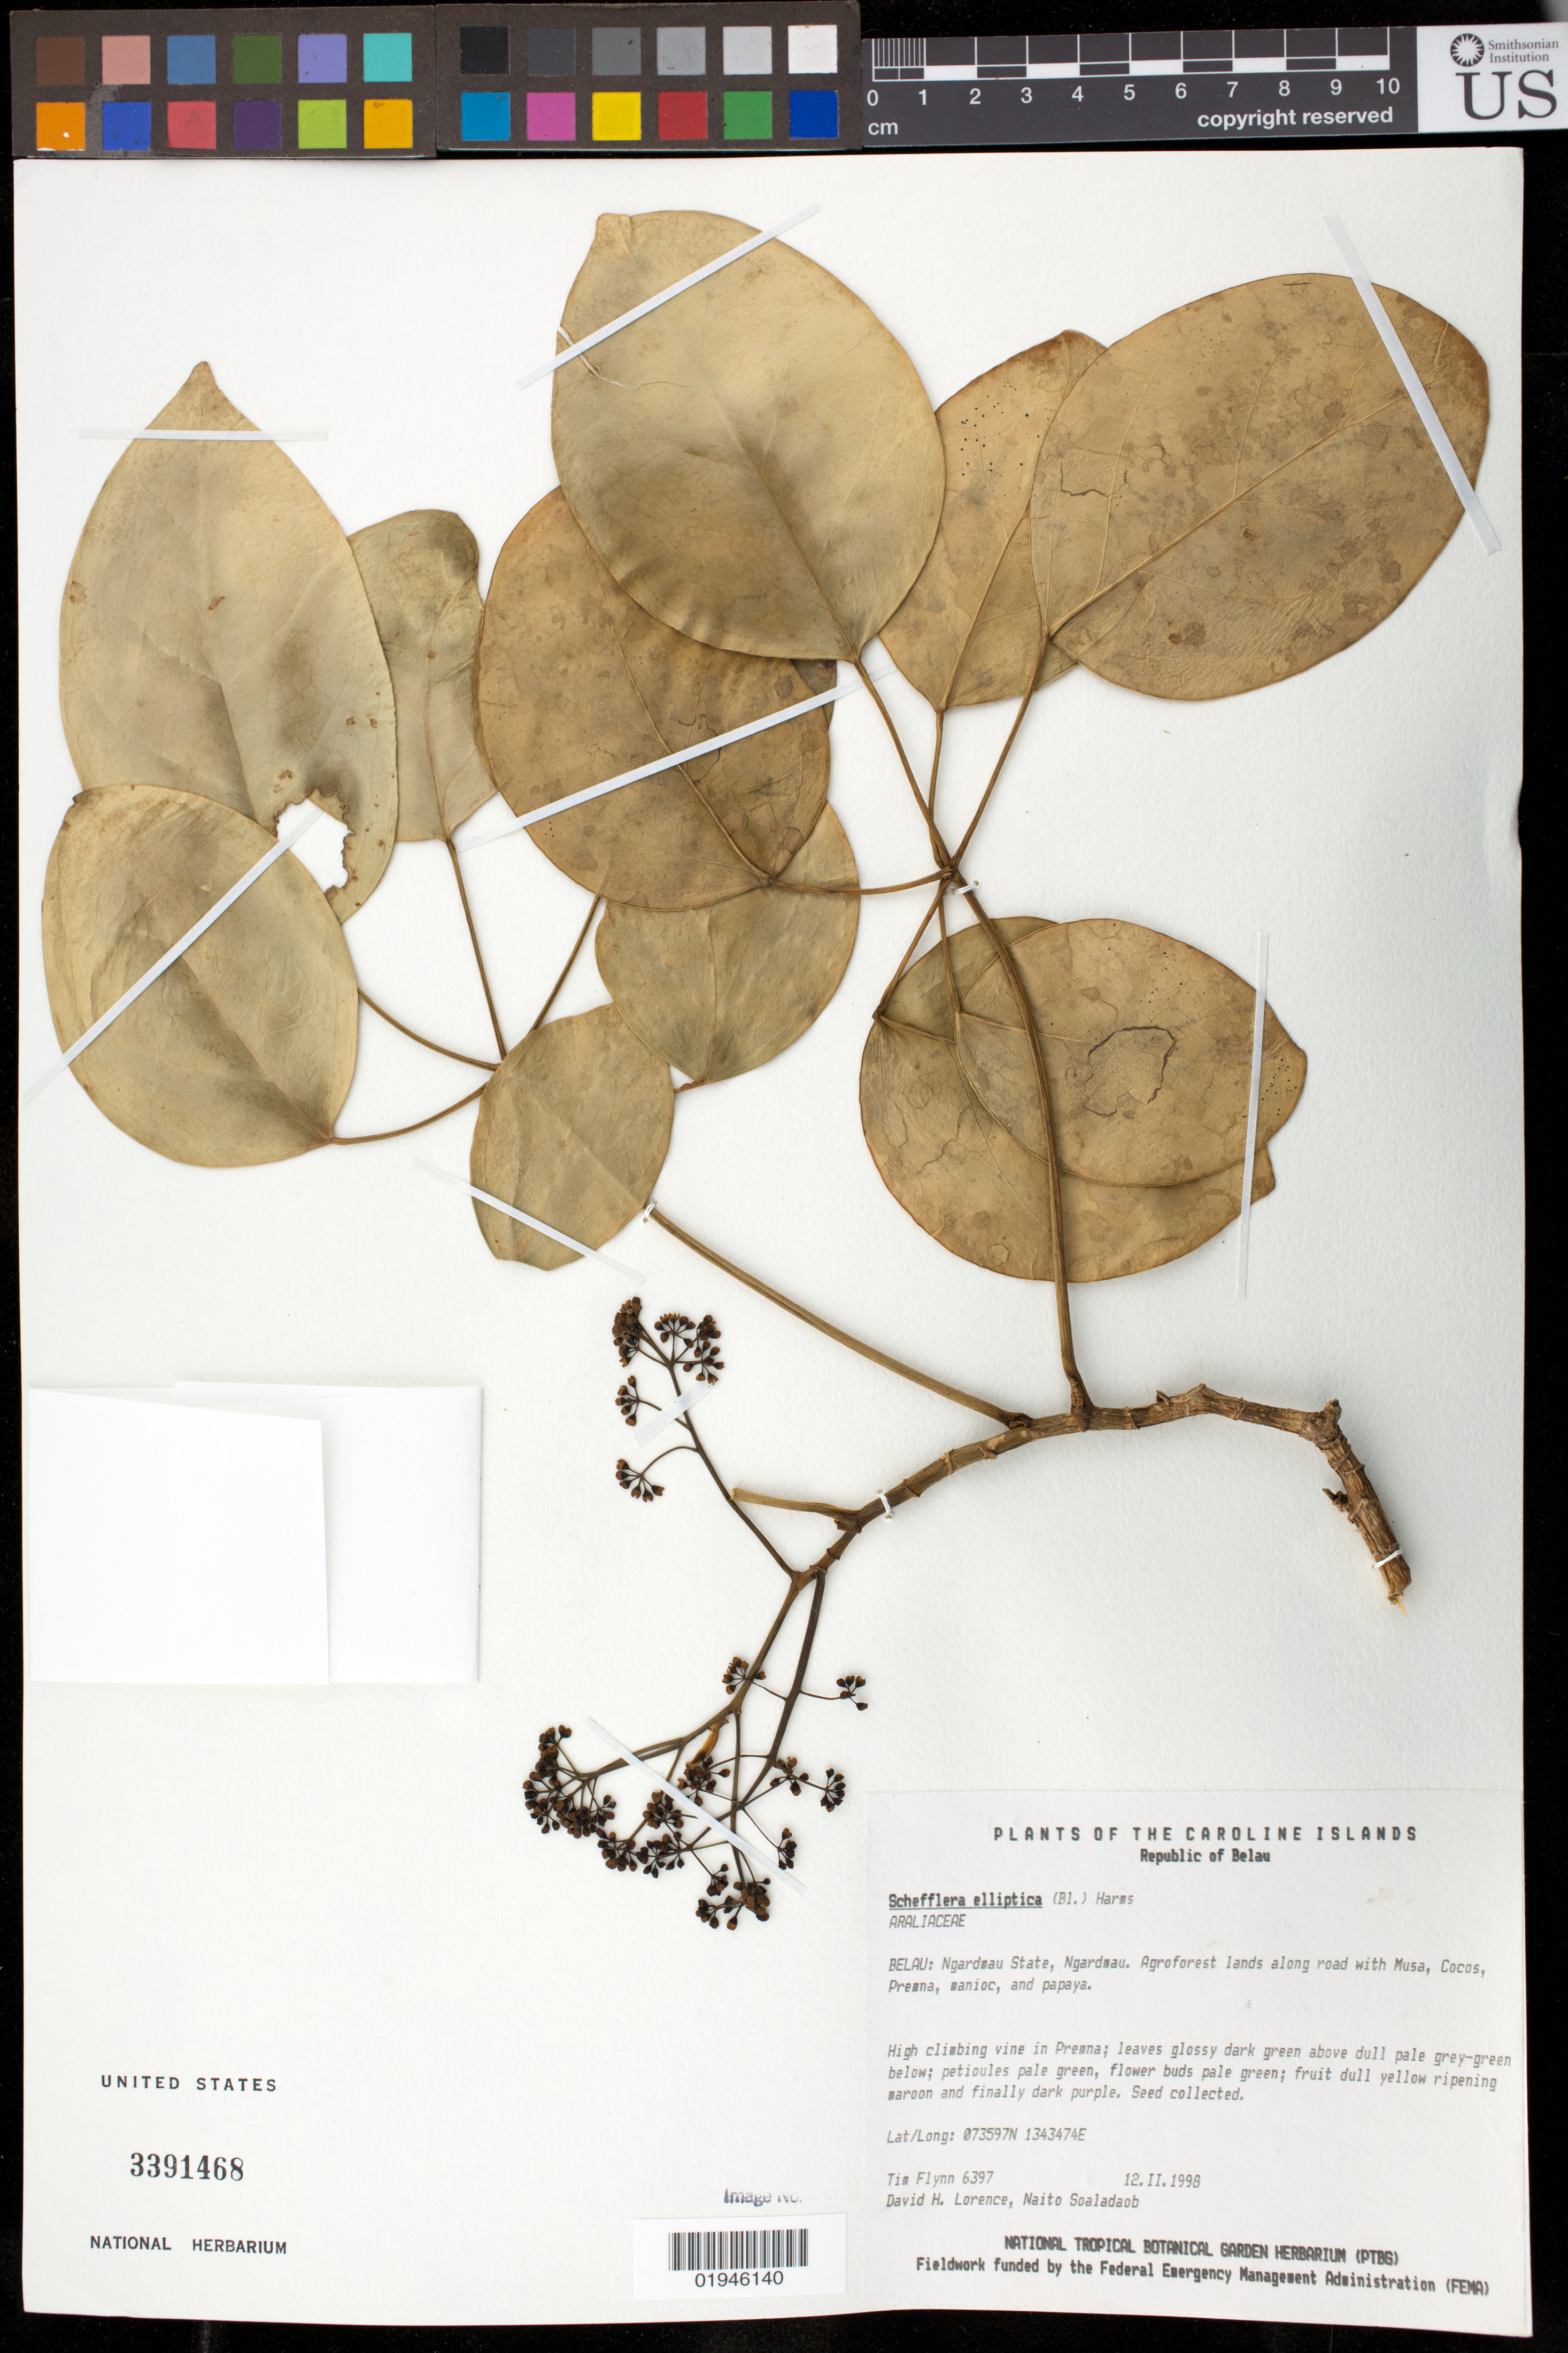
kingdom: Plantae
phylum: Tracheophyta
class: Magnoliopsida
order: Apiales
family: Araliaceae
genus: Heptapleurum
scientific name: Heptapleurum ellipticum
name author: (Blume) Seem.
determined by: Wagner, W. L., (BOT), Smithsonian Institution - National Museum of Natural History (UNITED STATES)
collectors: T. Flynn, D. Lorence & N. Soaladaob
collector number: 6397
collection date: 1998-02-12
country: Palau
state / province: Ngardmau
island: Babeldaob [Babelthuap]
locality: Ngardmau State, Ngardmau.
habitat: Agroforest land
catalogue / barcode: US 3391468